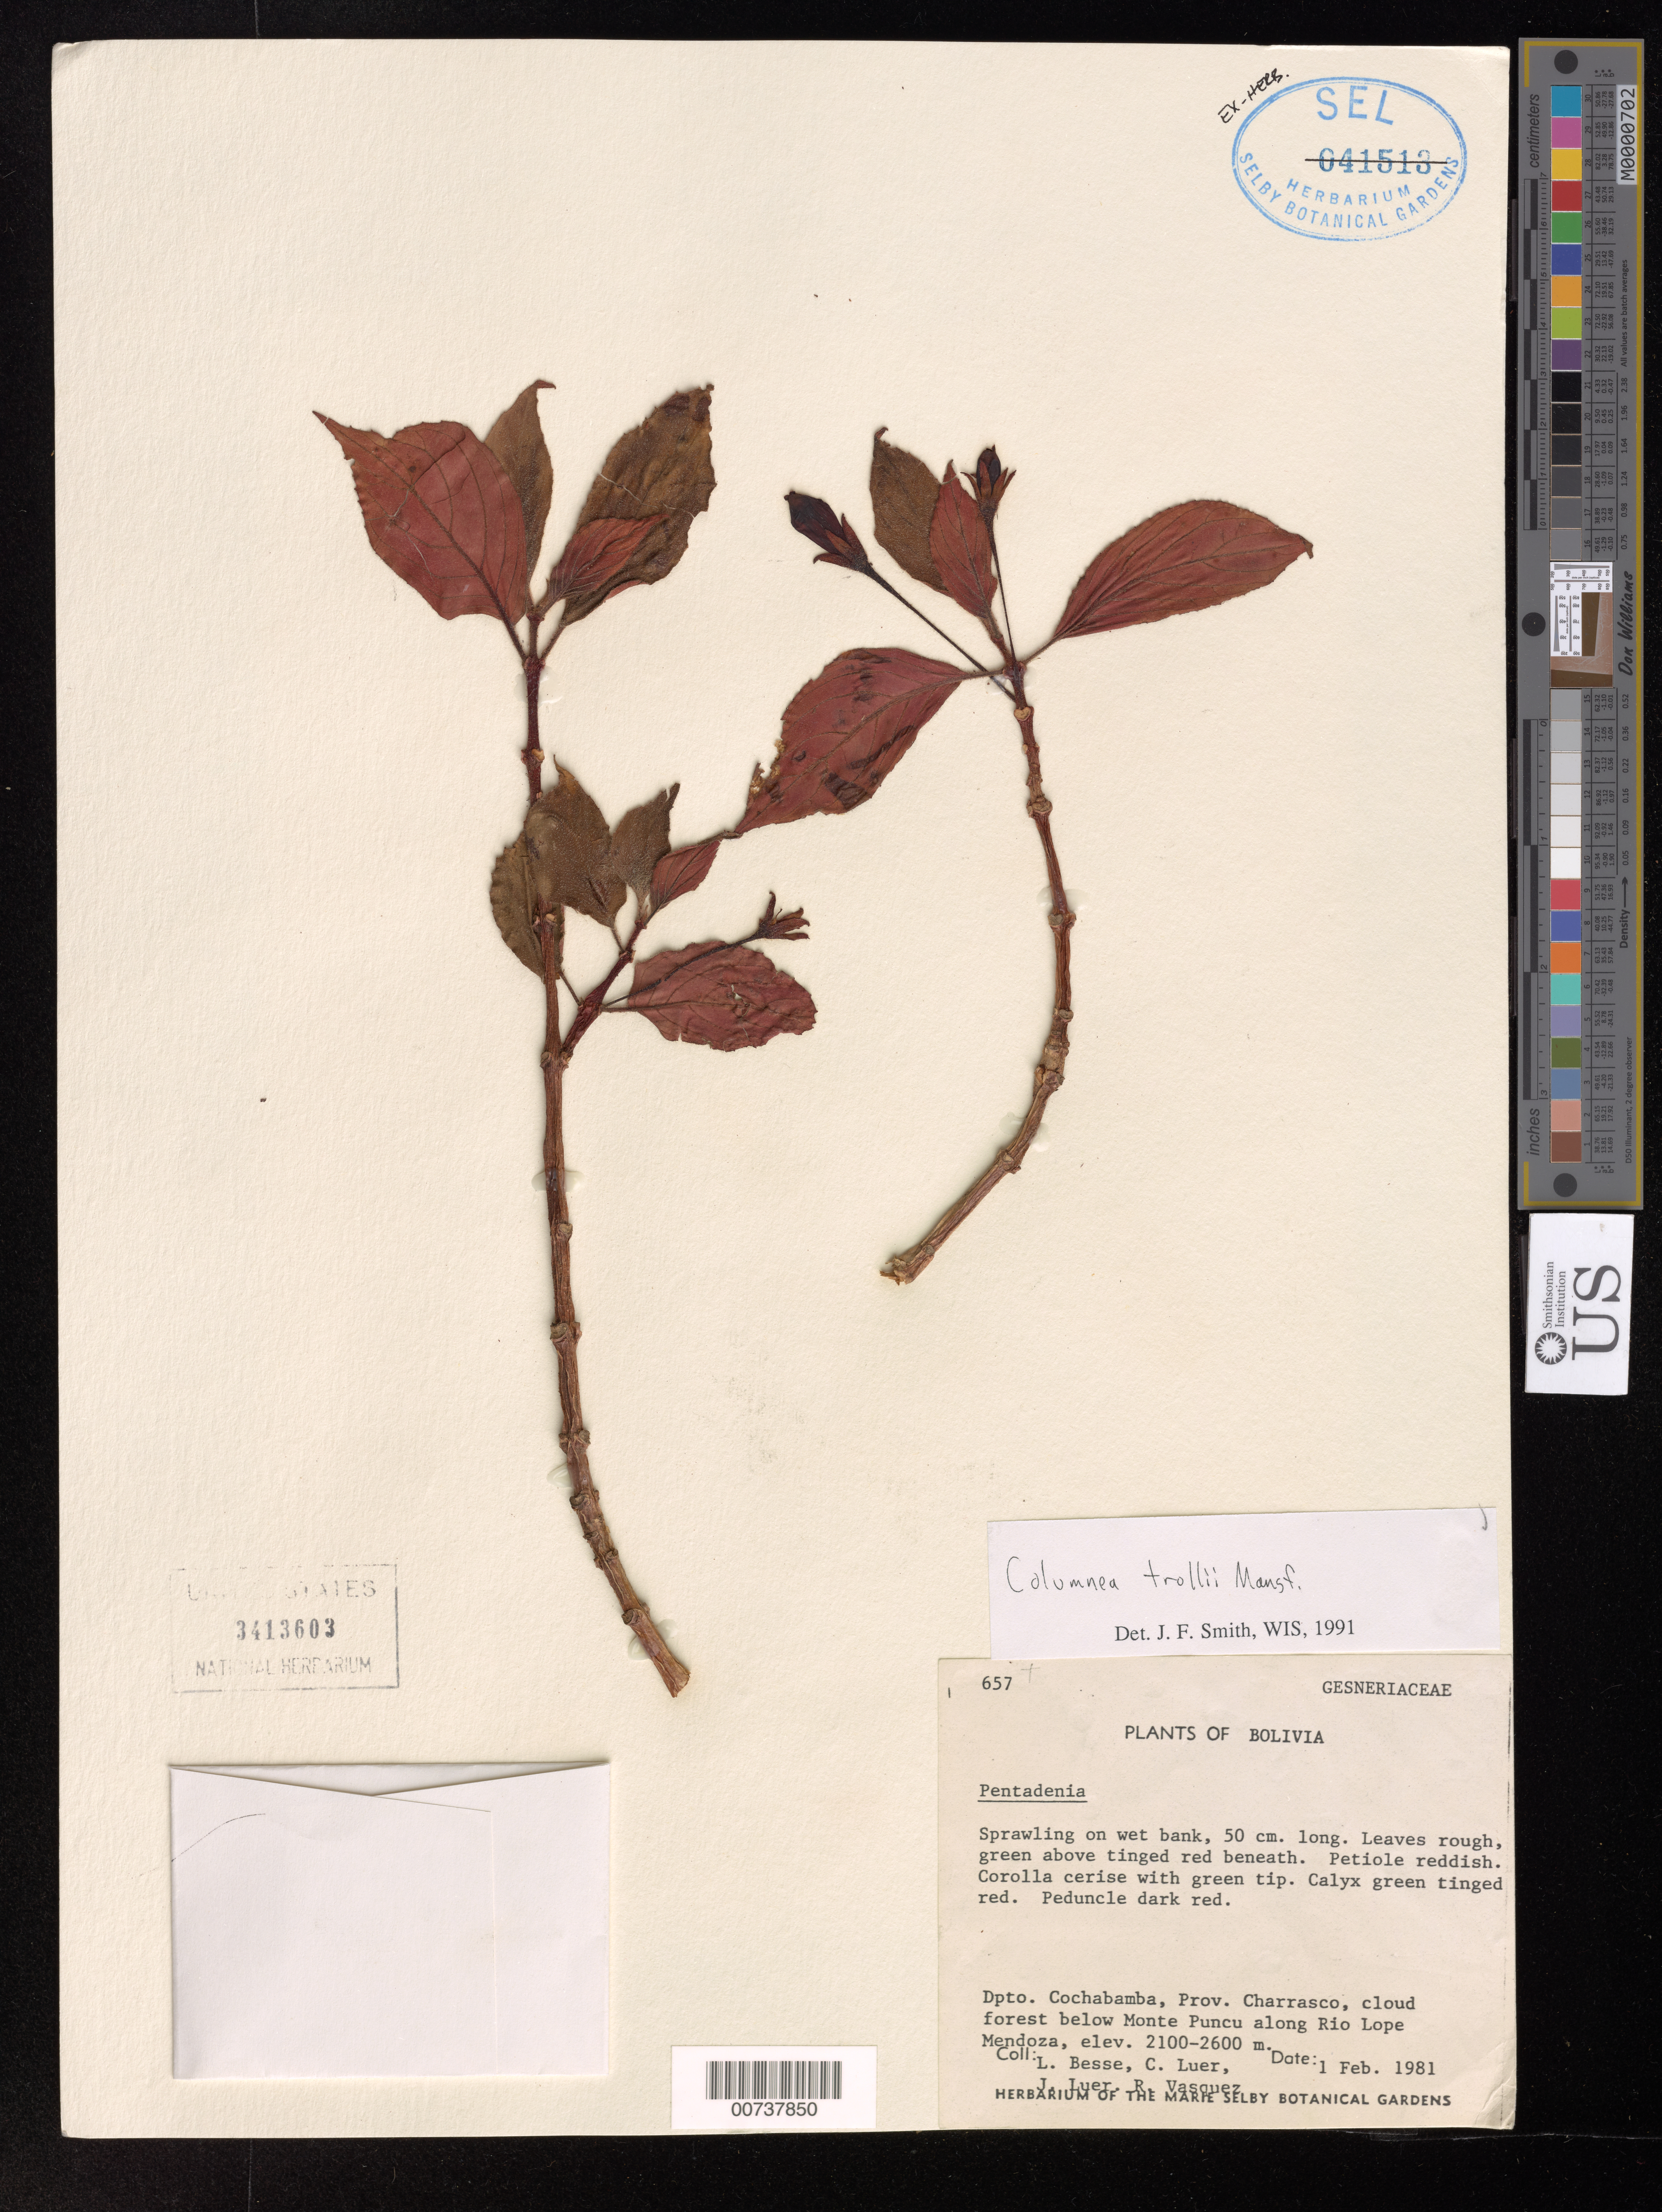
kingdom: Plantae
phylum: Tracheophyta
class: Magnoliopsida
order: Lamiales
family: Gesneriaceae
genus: Columnea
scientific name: Columnea trollii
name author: Mansf.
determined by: Smith, J. F.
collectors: L. Besse, C. Luer, J. P. Luer & R. Vasquez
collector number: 657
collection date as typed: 01 Feb 1981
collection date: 1981-02-01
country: Bolivia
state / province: Cochabamba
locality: Prov. Charrasco, below Monte Puncu along Rio Lope Mendoza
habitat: Cloud forest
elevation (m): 2100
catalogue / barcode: US 3413603